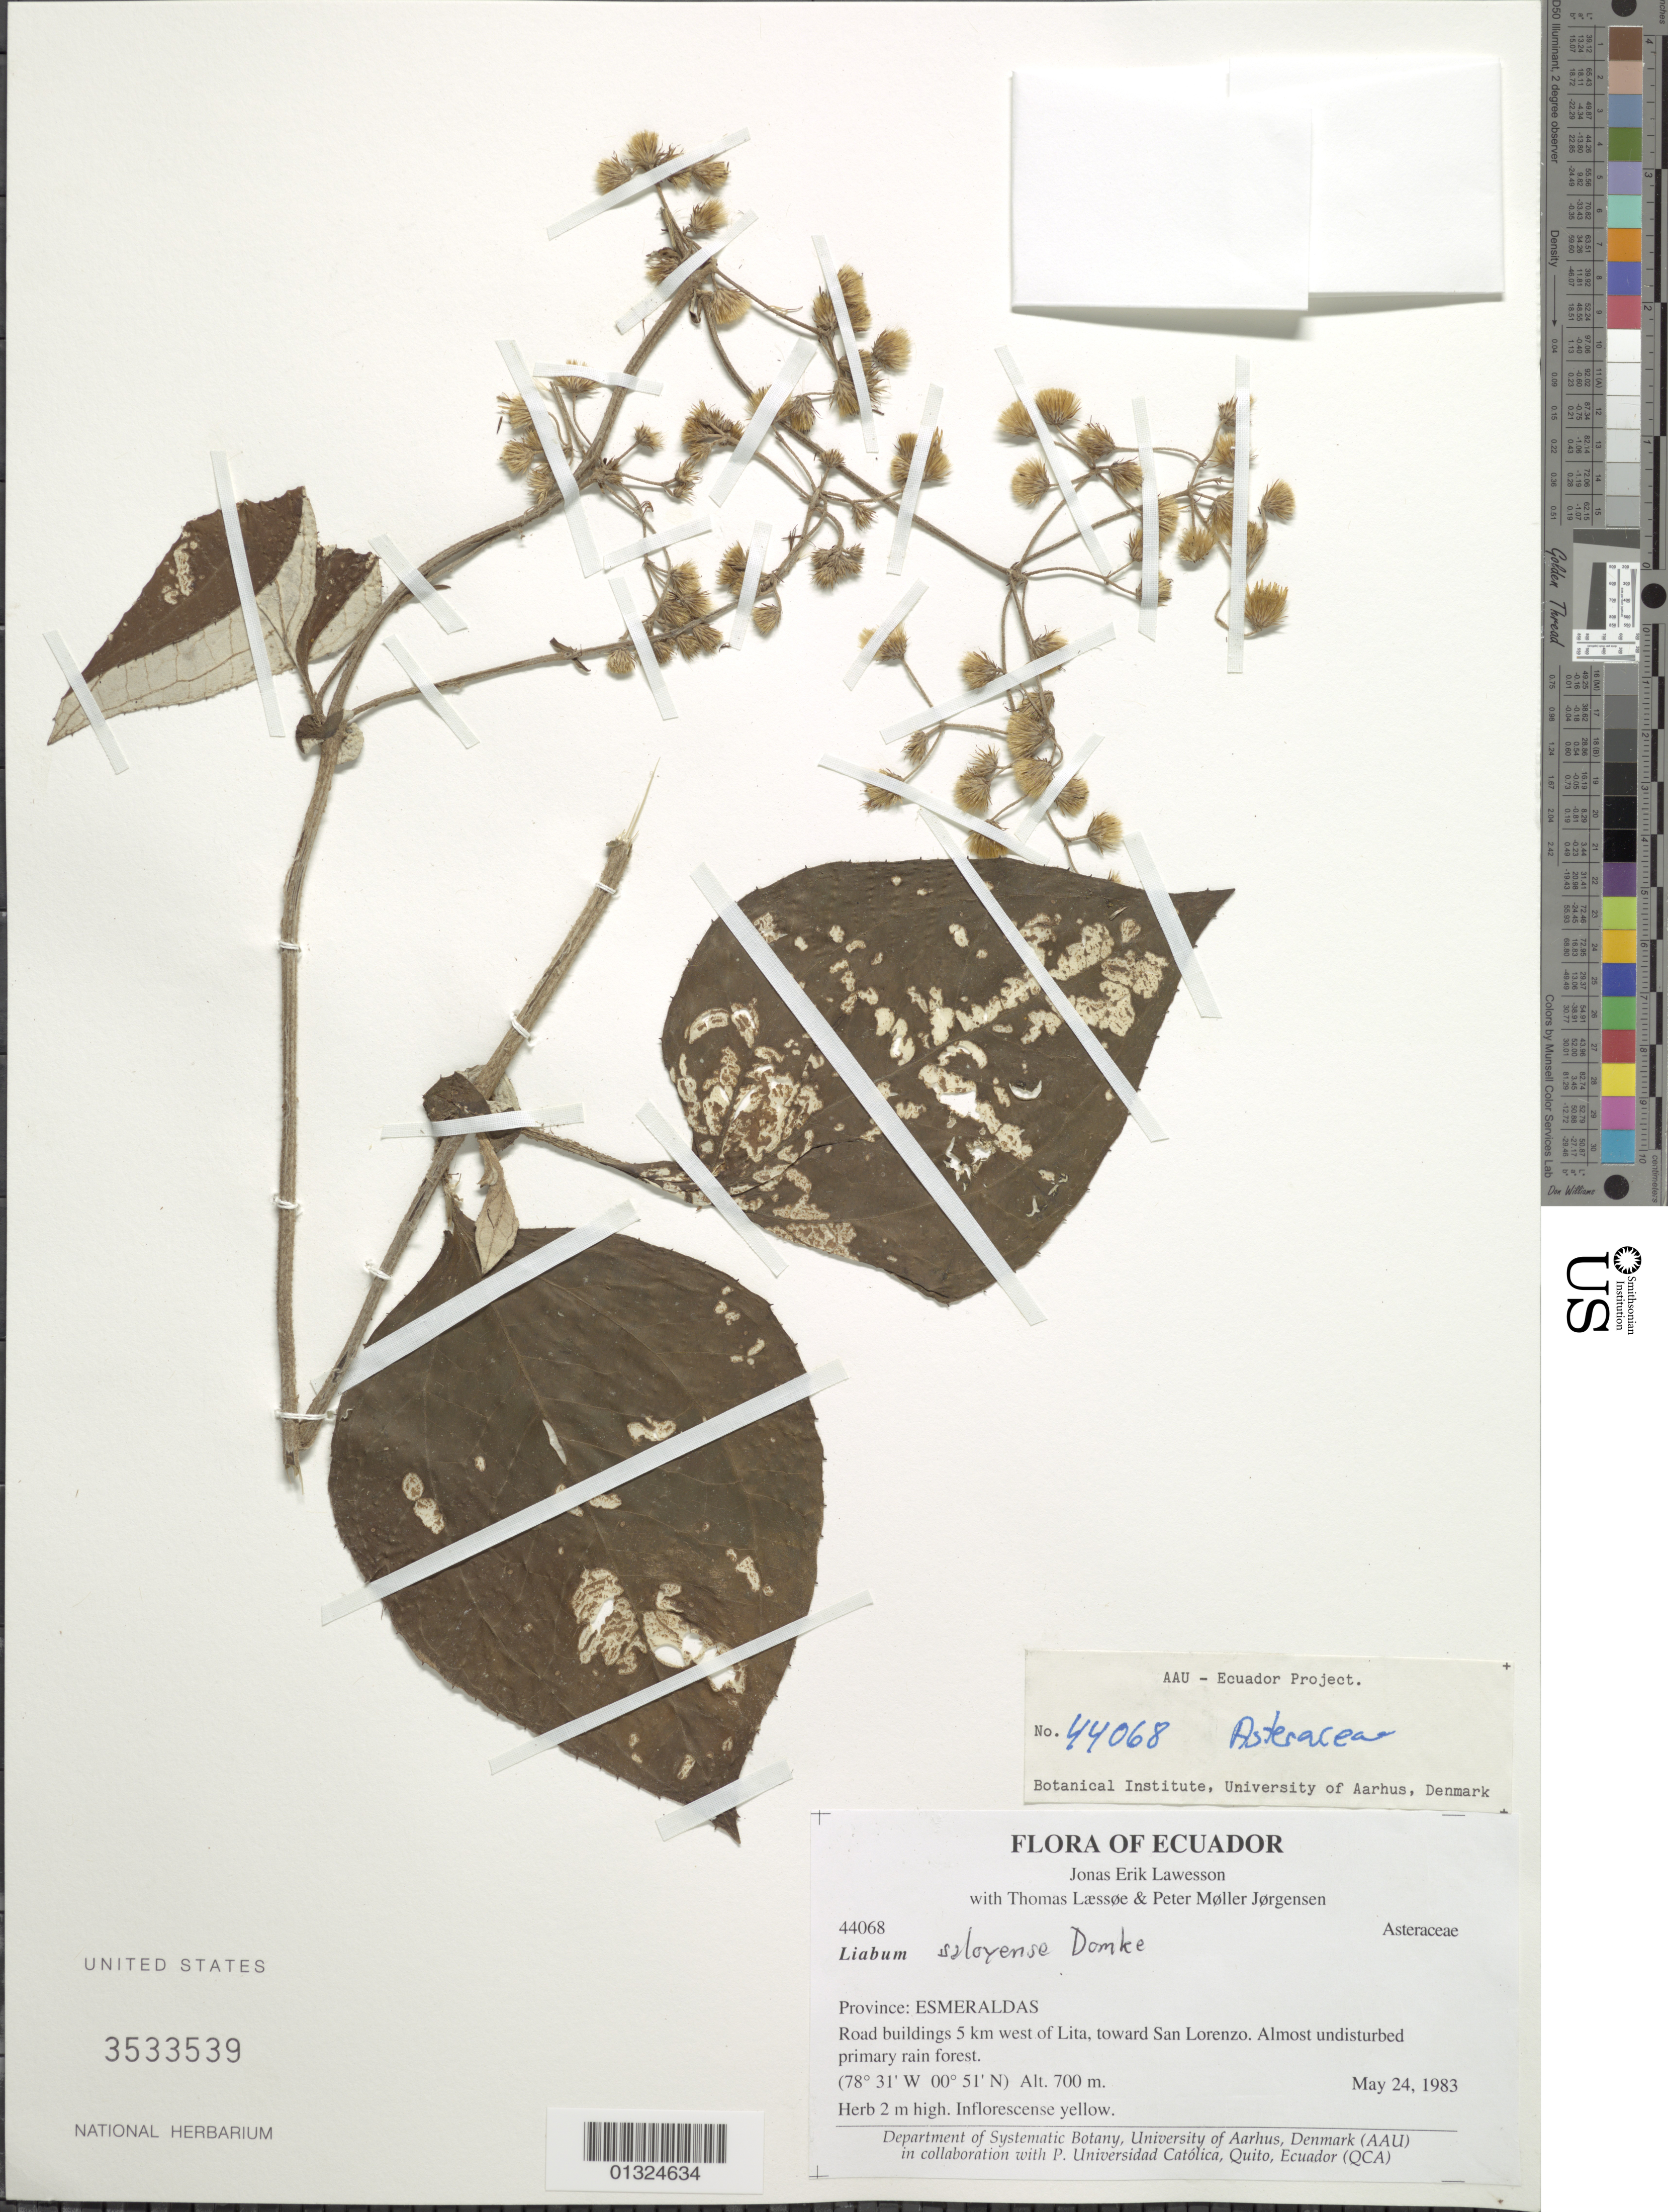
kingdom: Plantae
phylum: Tracheophyta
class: Magnoliopsida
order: Asterales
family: Asteraceae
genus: Liabum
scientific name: Liabum saloyense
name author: Domke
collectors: J. Lawesson, T. Laessøe & P. M. Jørgensen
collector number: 44068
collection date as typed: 24 May 1983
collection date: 1983-05-24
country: Ecuador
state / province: Esmeraldas / Imbabura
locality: Road buildings 5 km W of Lita, toward San Lorenzo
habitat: Almost undisturbed primary rain forest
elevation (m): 700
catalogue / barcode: US 3533539